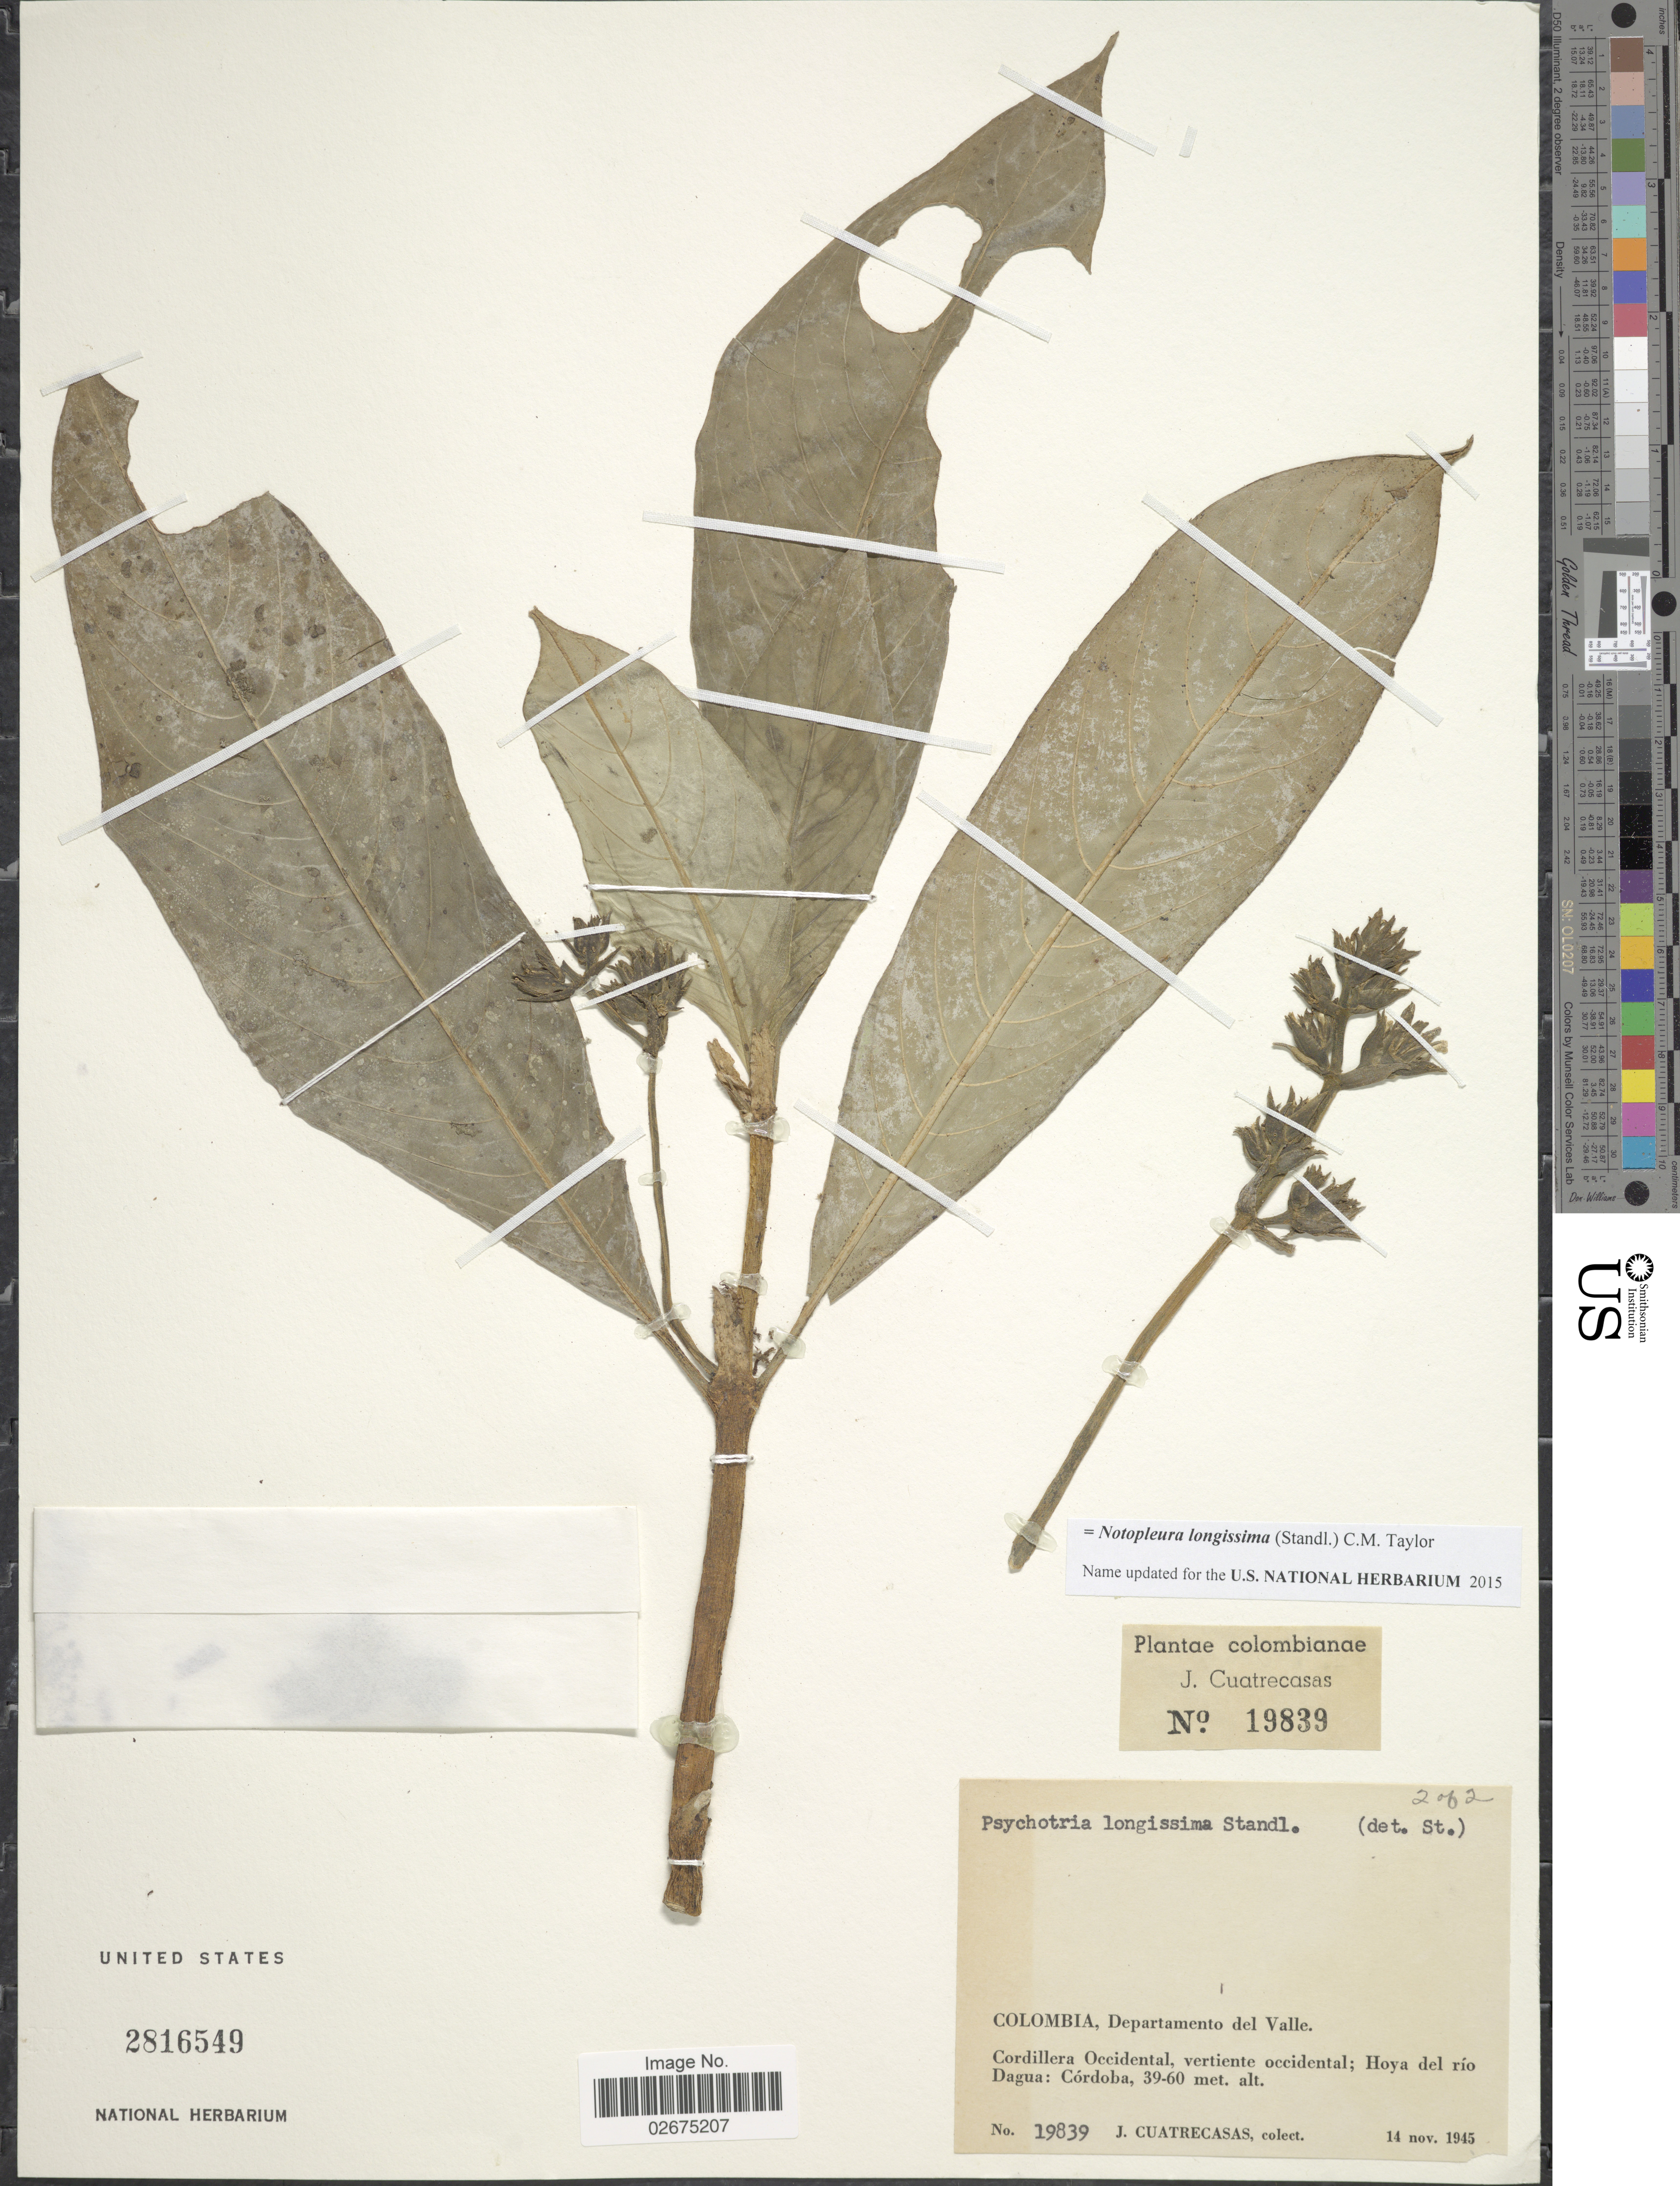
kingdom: Plantae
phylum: Tracheophyta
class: Magnoliopsida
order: Gentianales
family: Rubiaceae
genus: Notopleura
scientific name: Notopleura longissima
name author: Bremek.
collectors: J. Cuatrecasas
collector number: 19839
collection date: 1945-11-14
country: Colombia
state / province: Valle del Cauca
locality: Departamento del Valle: Cordillera Occidental, vertiente occidental; Hoya del río Dagua: Córdoba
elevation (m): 39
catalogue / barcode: US 2816549